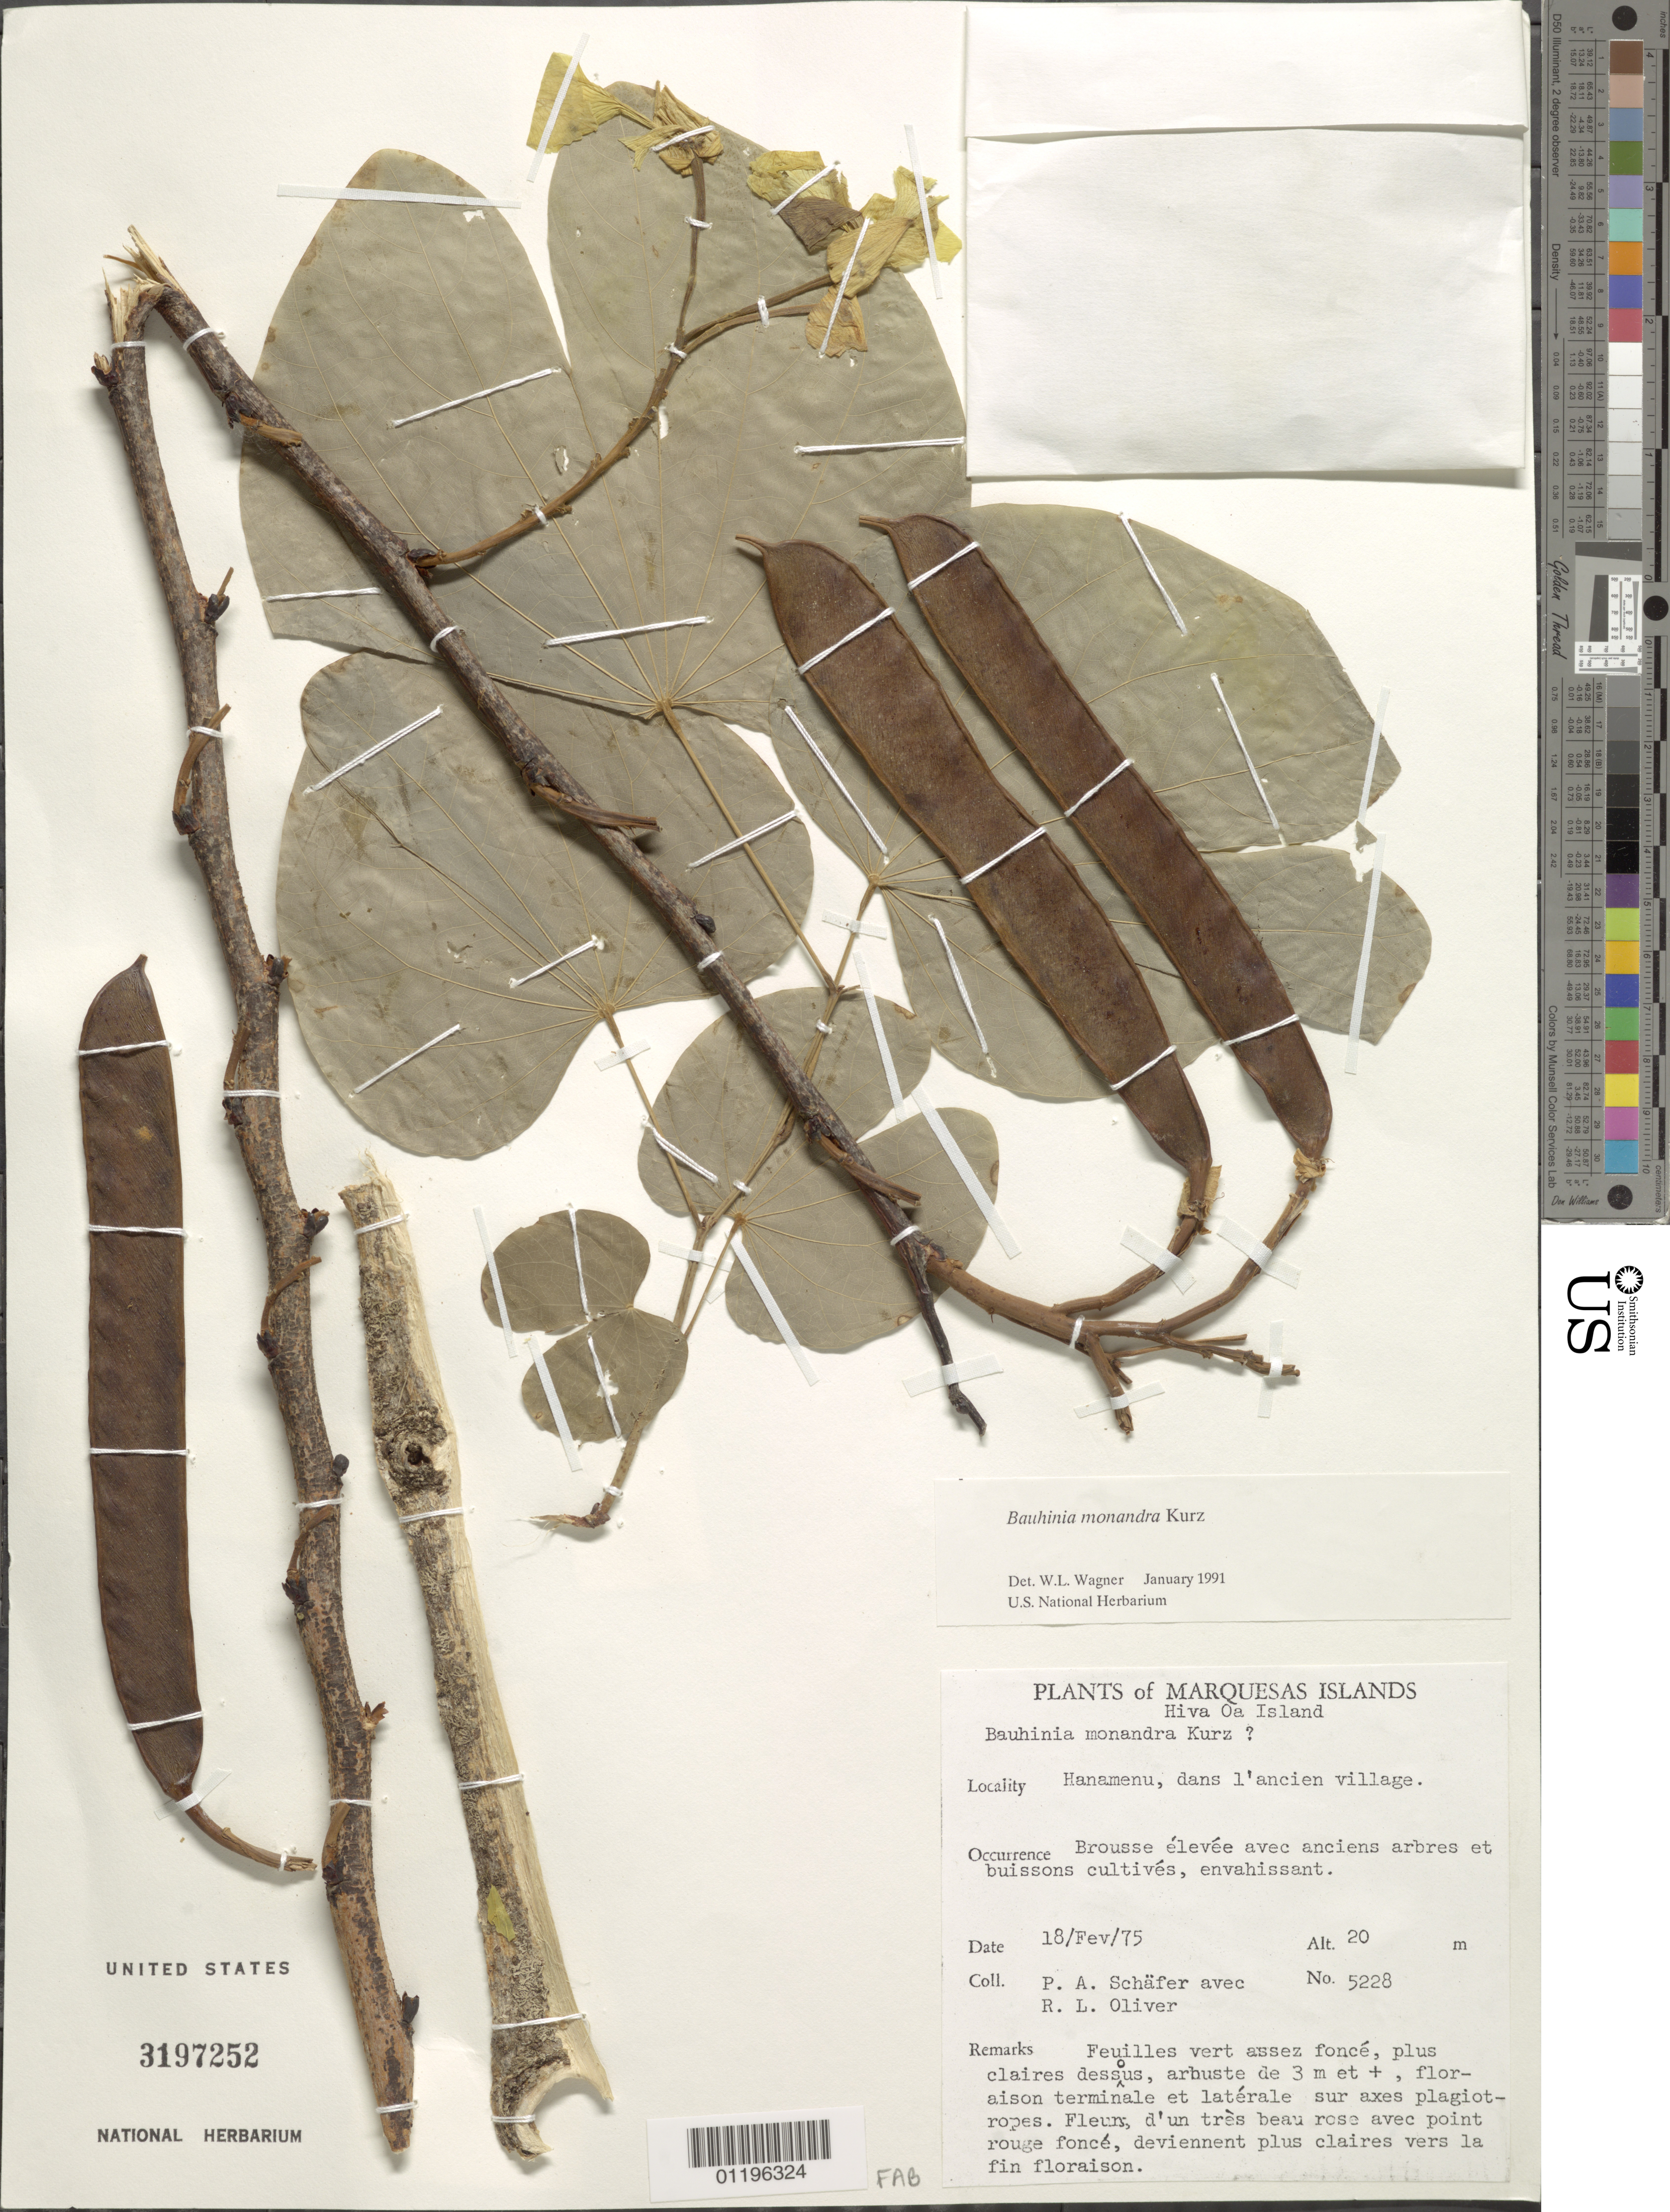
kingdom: Plantae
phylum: Tracheophyta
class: Magnoliopsida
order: Fabales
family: Fabaceae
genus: Bauhinia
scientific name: Bauhinia monandra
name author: Kurz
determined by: Wagner, W. L., (BOT), Smithsonian Institution - National Museum of Natural History (UNITED STATES)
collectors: P. A. Schäfer & R. L. Oliver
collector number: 5228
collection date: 1975-02-18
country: French Polynesia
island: Hiva Oa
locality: Hanamenu, dans l'ancien village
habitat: Brousse élevée avec anciens arbres et buissons cultivés, envahissant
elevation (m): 20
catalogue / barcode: US 3197252